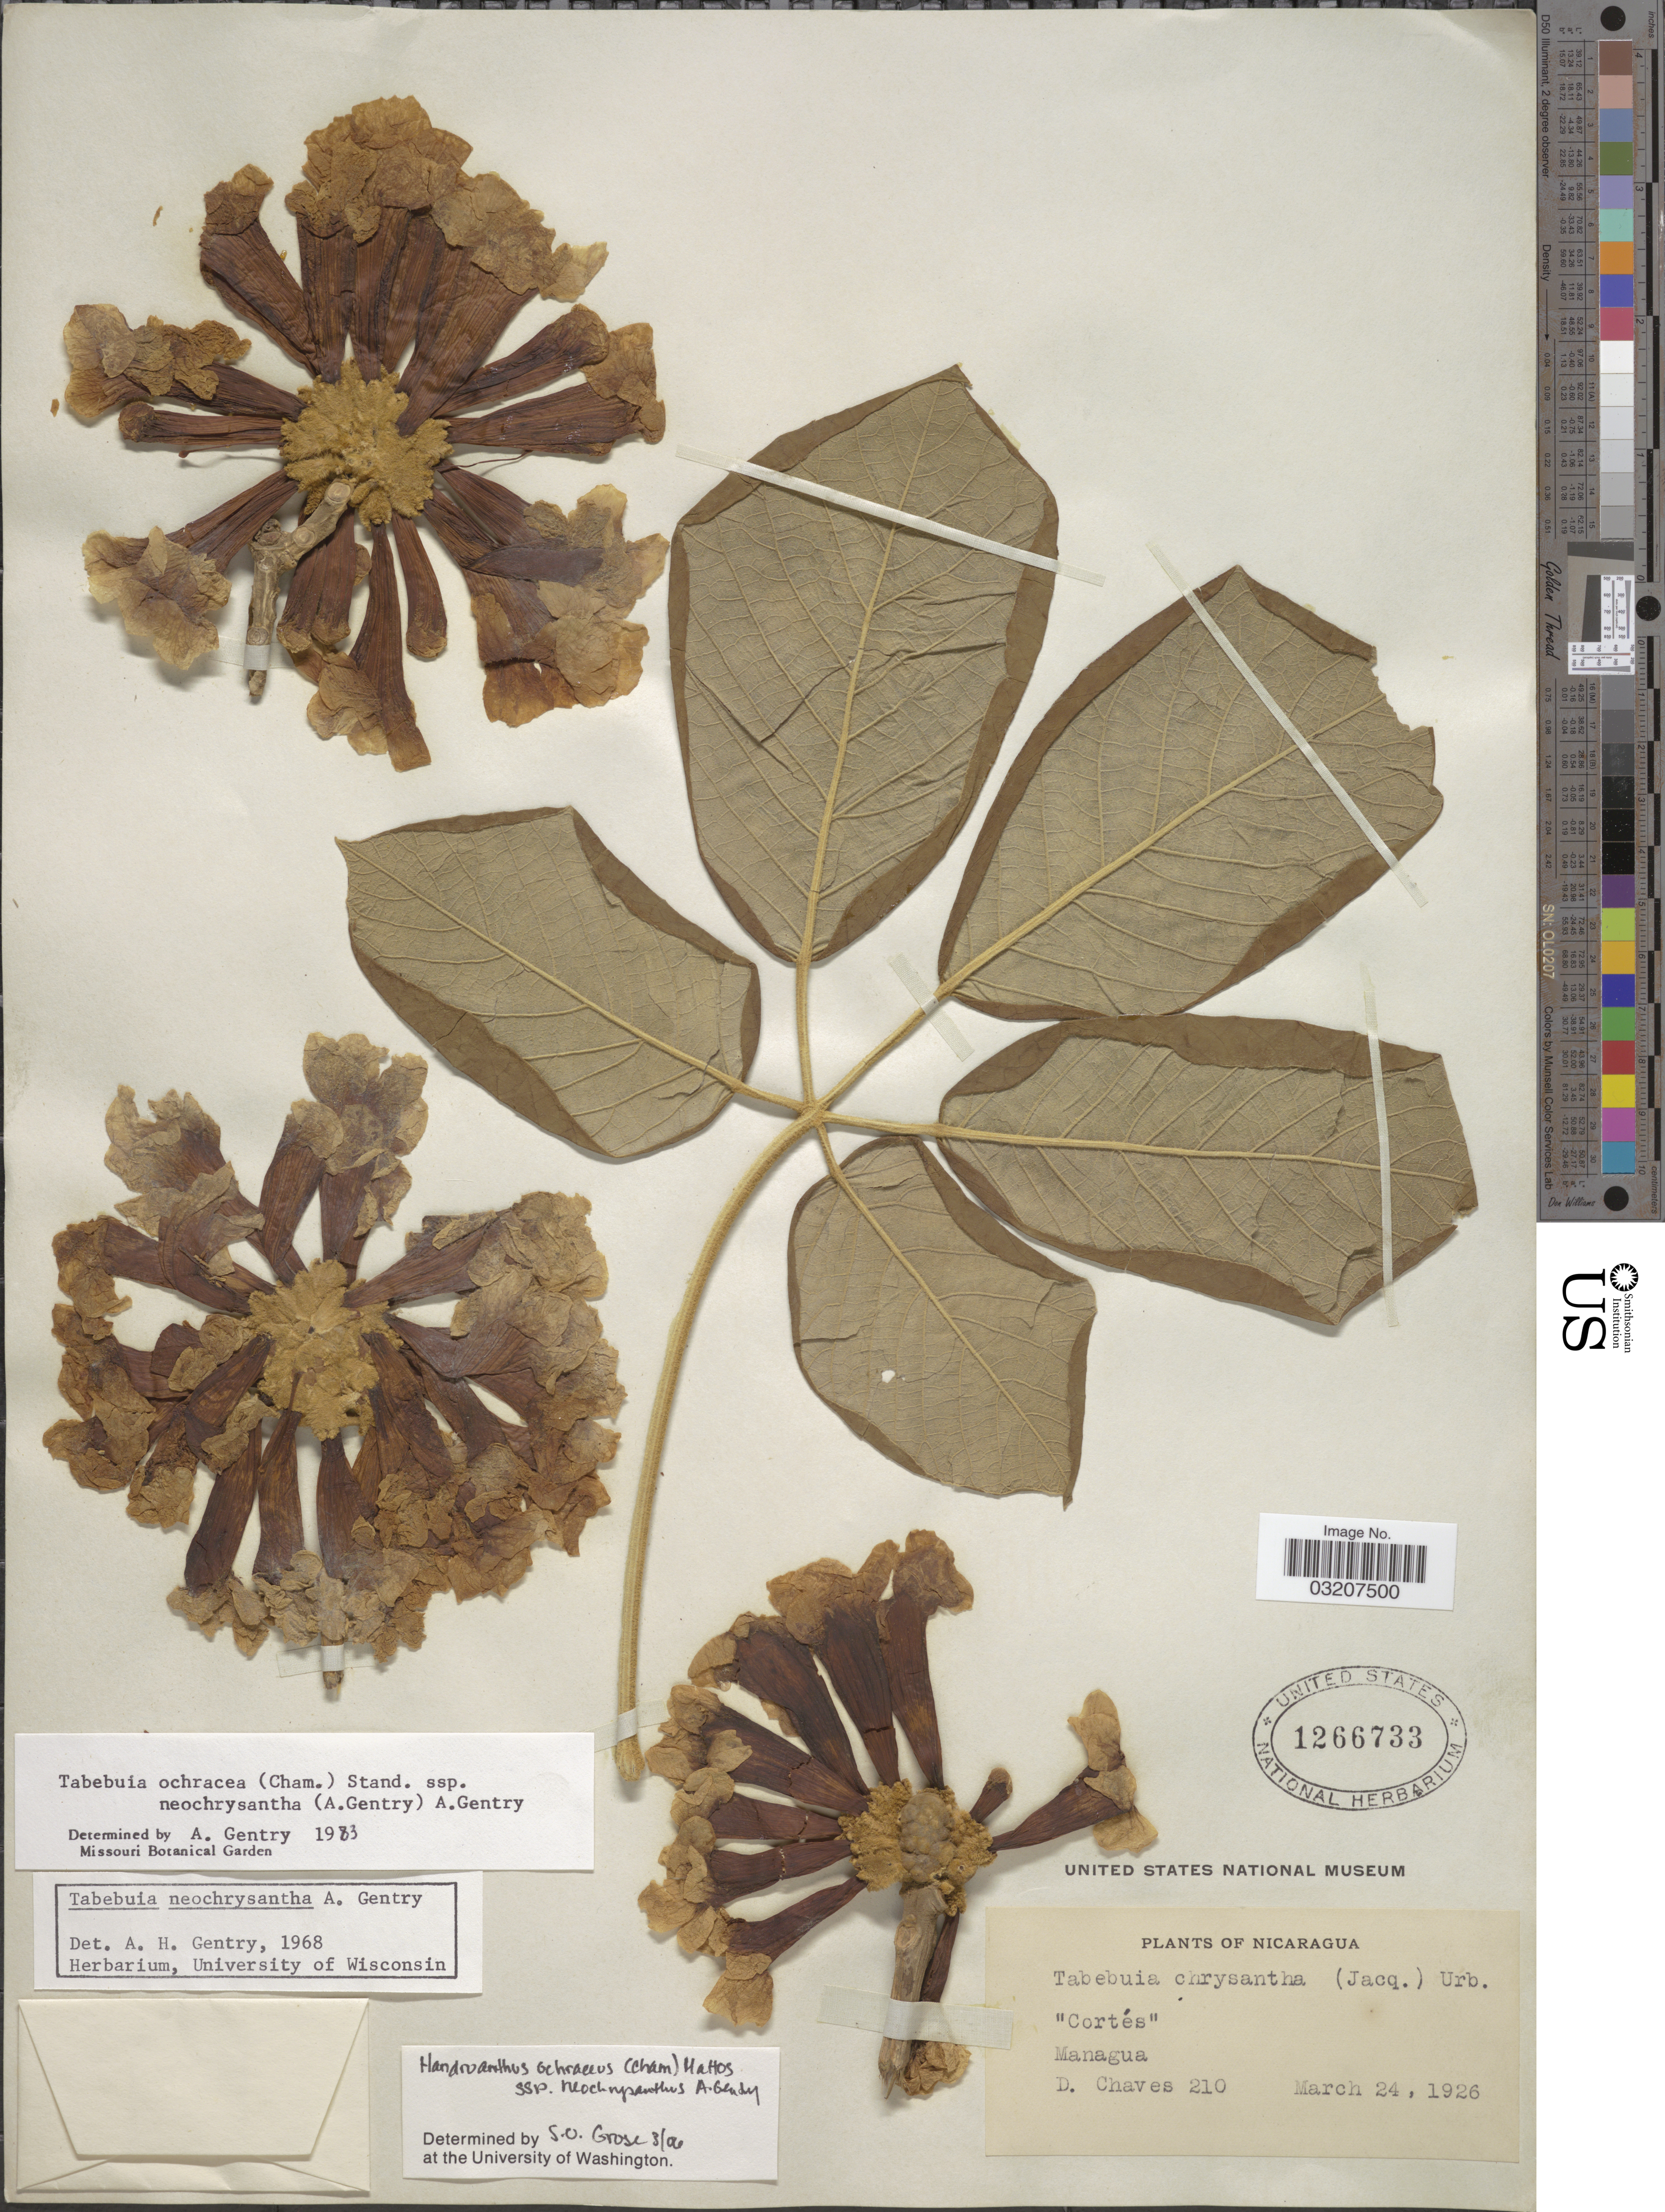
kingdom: Plantae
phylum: Tracheophyta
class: Magnoliopsida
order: Lamiales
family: Bignoniaceae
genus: Handroanthus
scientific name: Handroanthus ochraceus subsp. neochrysanthus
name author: (A.H. Gentry) S.O. Grose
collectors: D. Chaves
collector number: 210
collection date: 1926-03-24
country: Nicaragua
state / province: Managua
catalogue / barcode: US 1266733